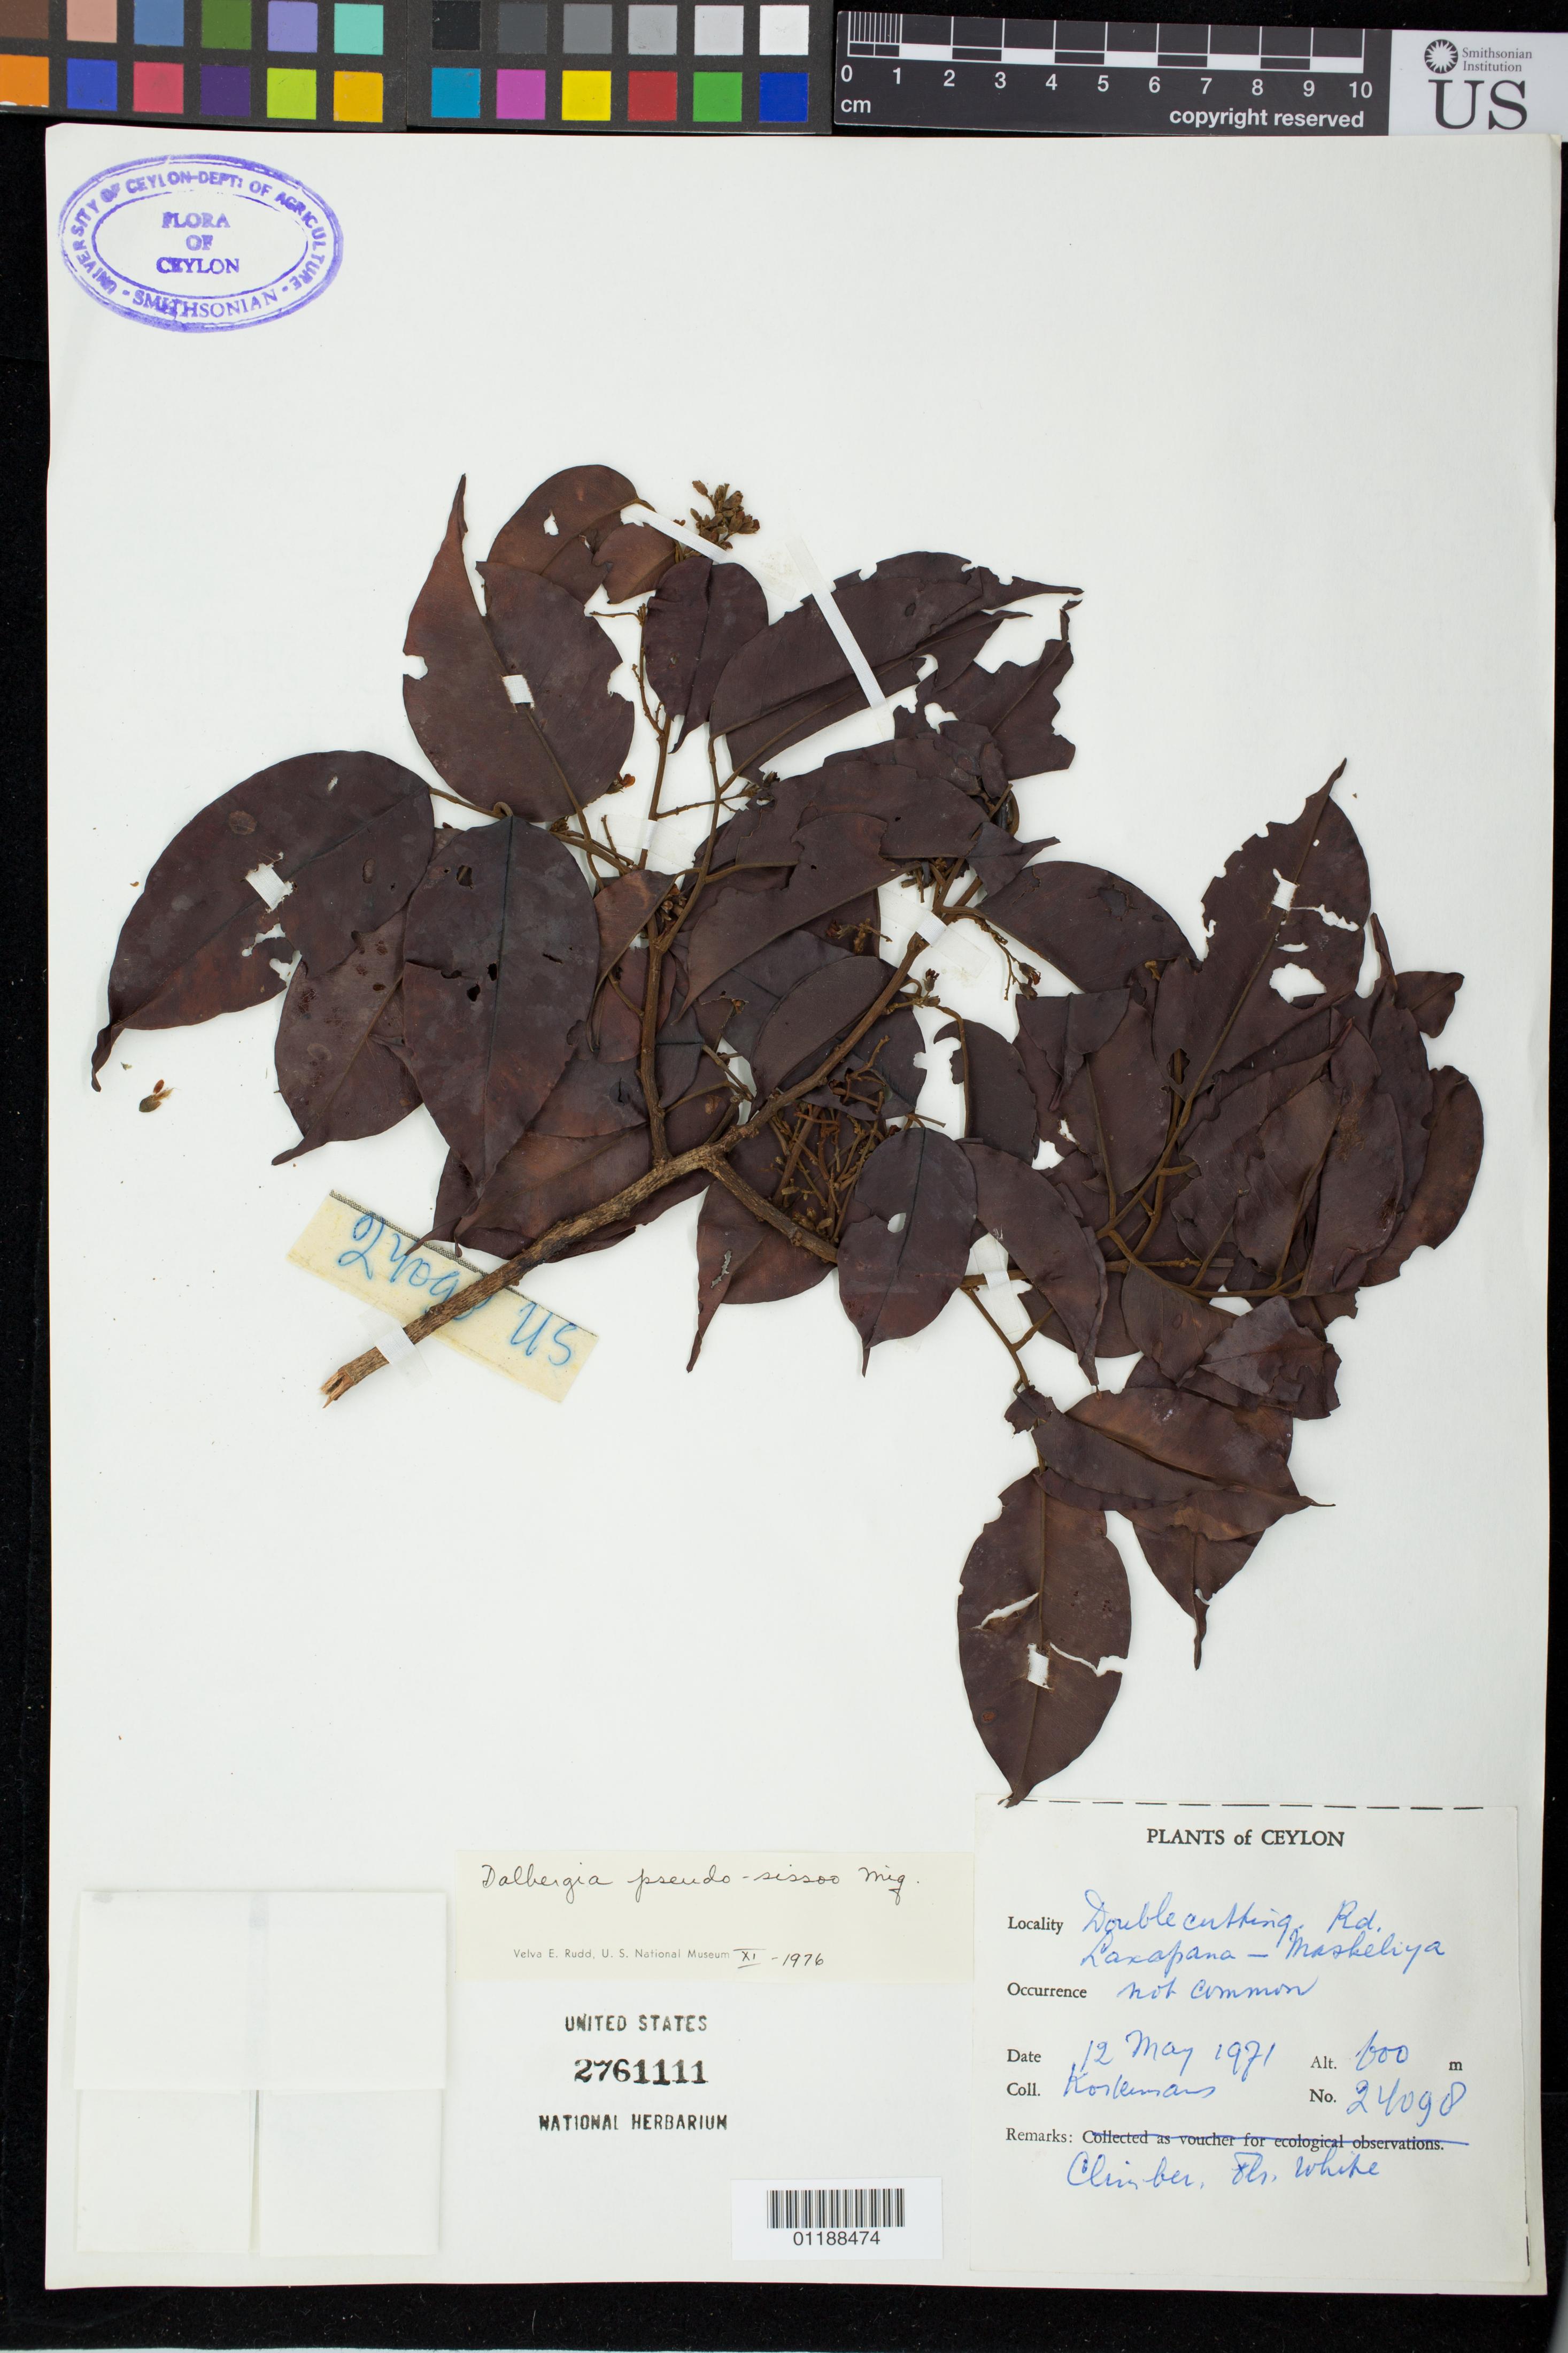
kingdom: Plantae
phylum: Tracheophyta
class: Magnoliopsida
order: Fabales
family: Fabaceae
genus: Dalbergia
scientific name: Dalbergia pseudo-sissoo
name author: Miq.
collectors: Kostermans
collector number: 24098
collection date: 1971-05-12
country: Sri Lanka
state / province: Central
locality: Double cutting, Rd. Laxapana-Maskeliya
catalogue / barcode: US 2761111